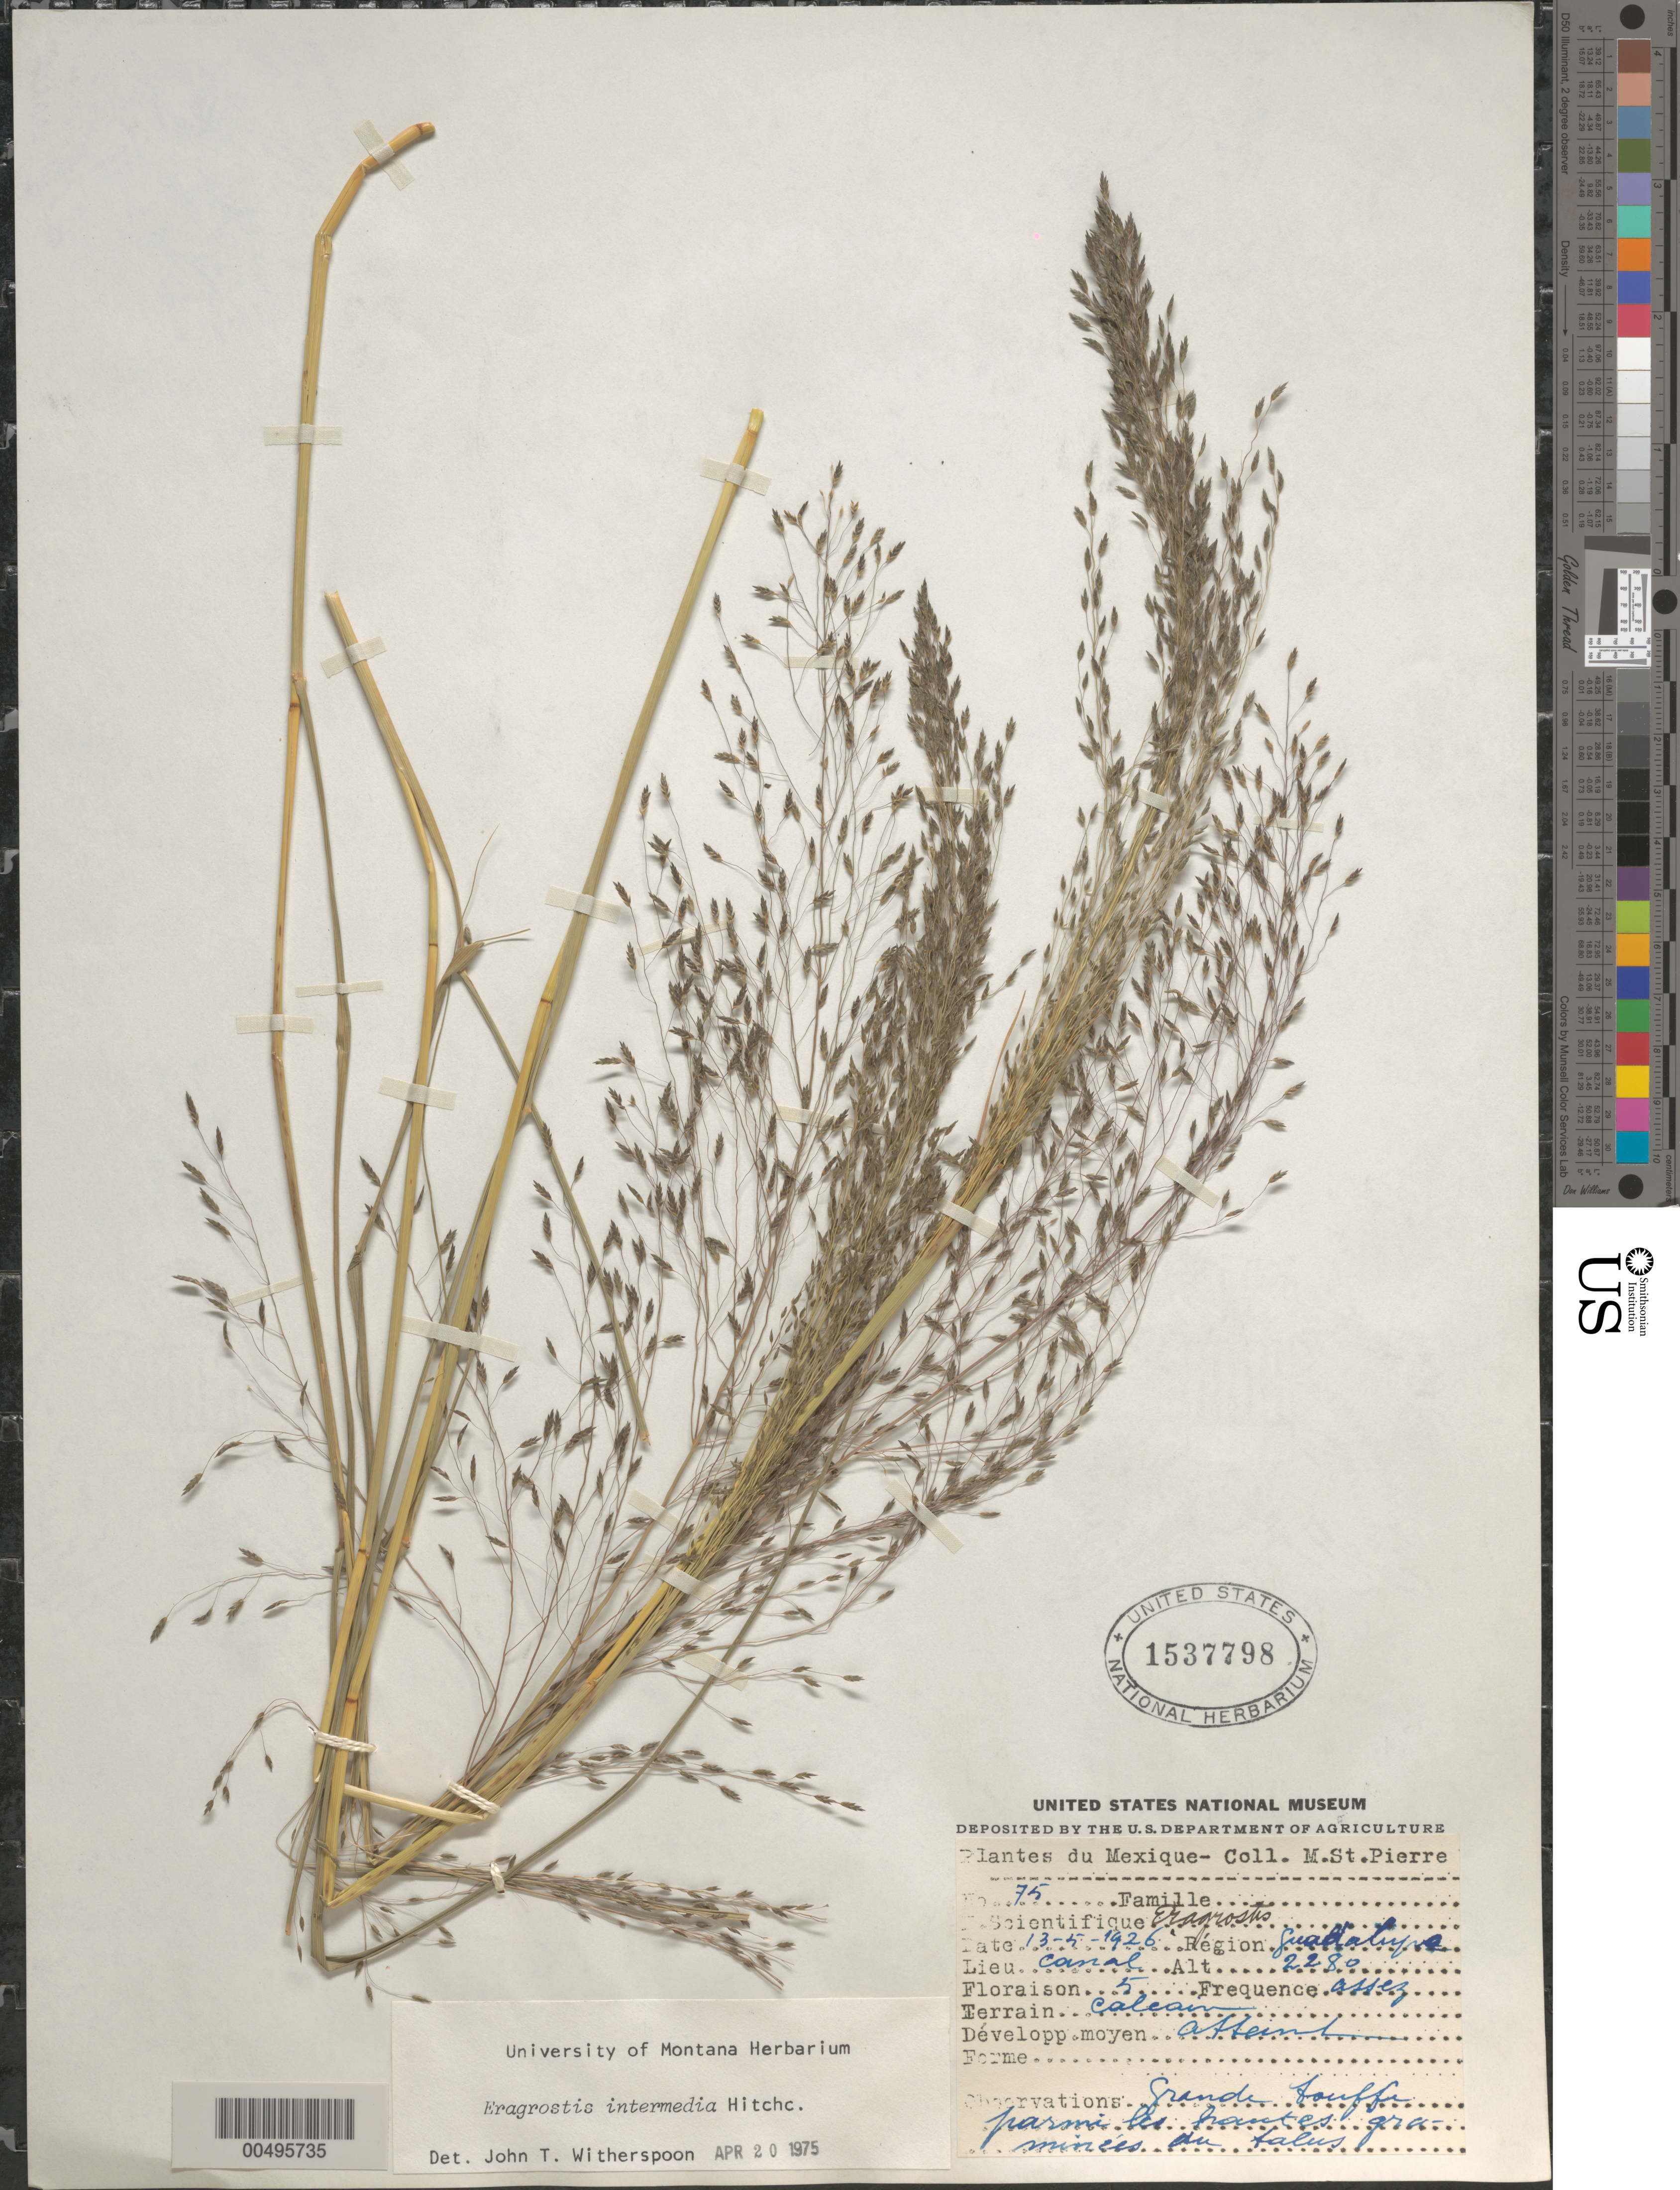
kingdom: Plantae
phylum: Tracheophyta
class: Liliopsida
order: Poales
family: Poaceae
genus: Eragrostis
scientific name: Eragrostis intermedia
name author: Hitchc.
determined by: Witherspoon, John T.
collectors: M. Saint-Pierre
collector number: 75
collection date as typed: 13 May 1926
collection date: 1926-05-13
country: Mexico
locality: Guadalupe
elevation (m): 2280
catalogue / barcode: US 1537798